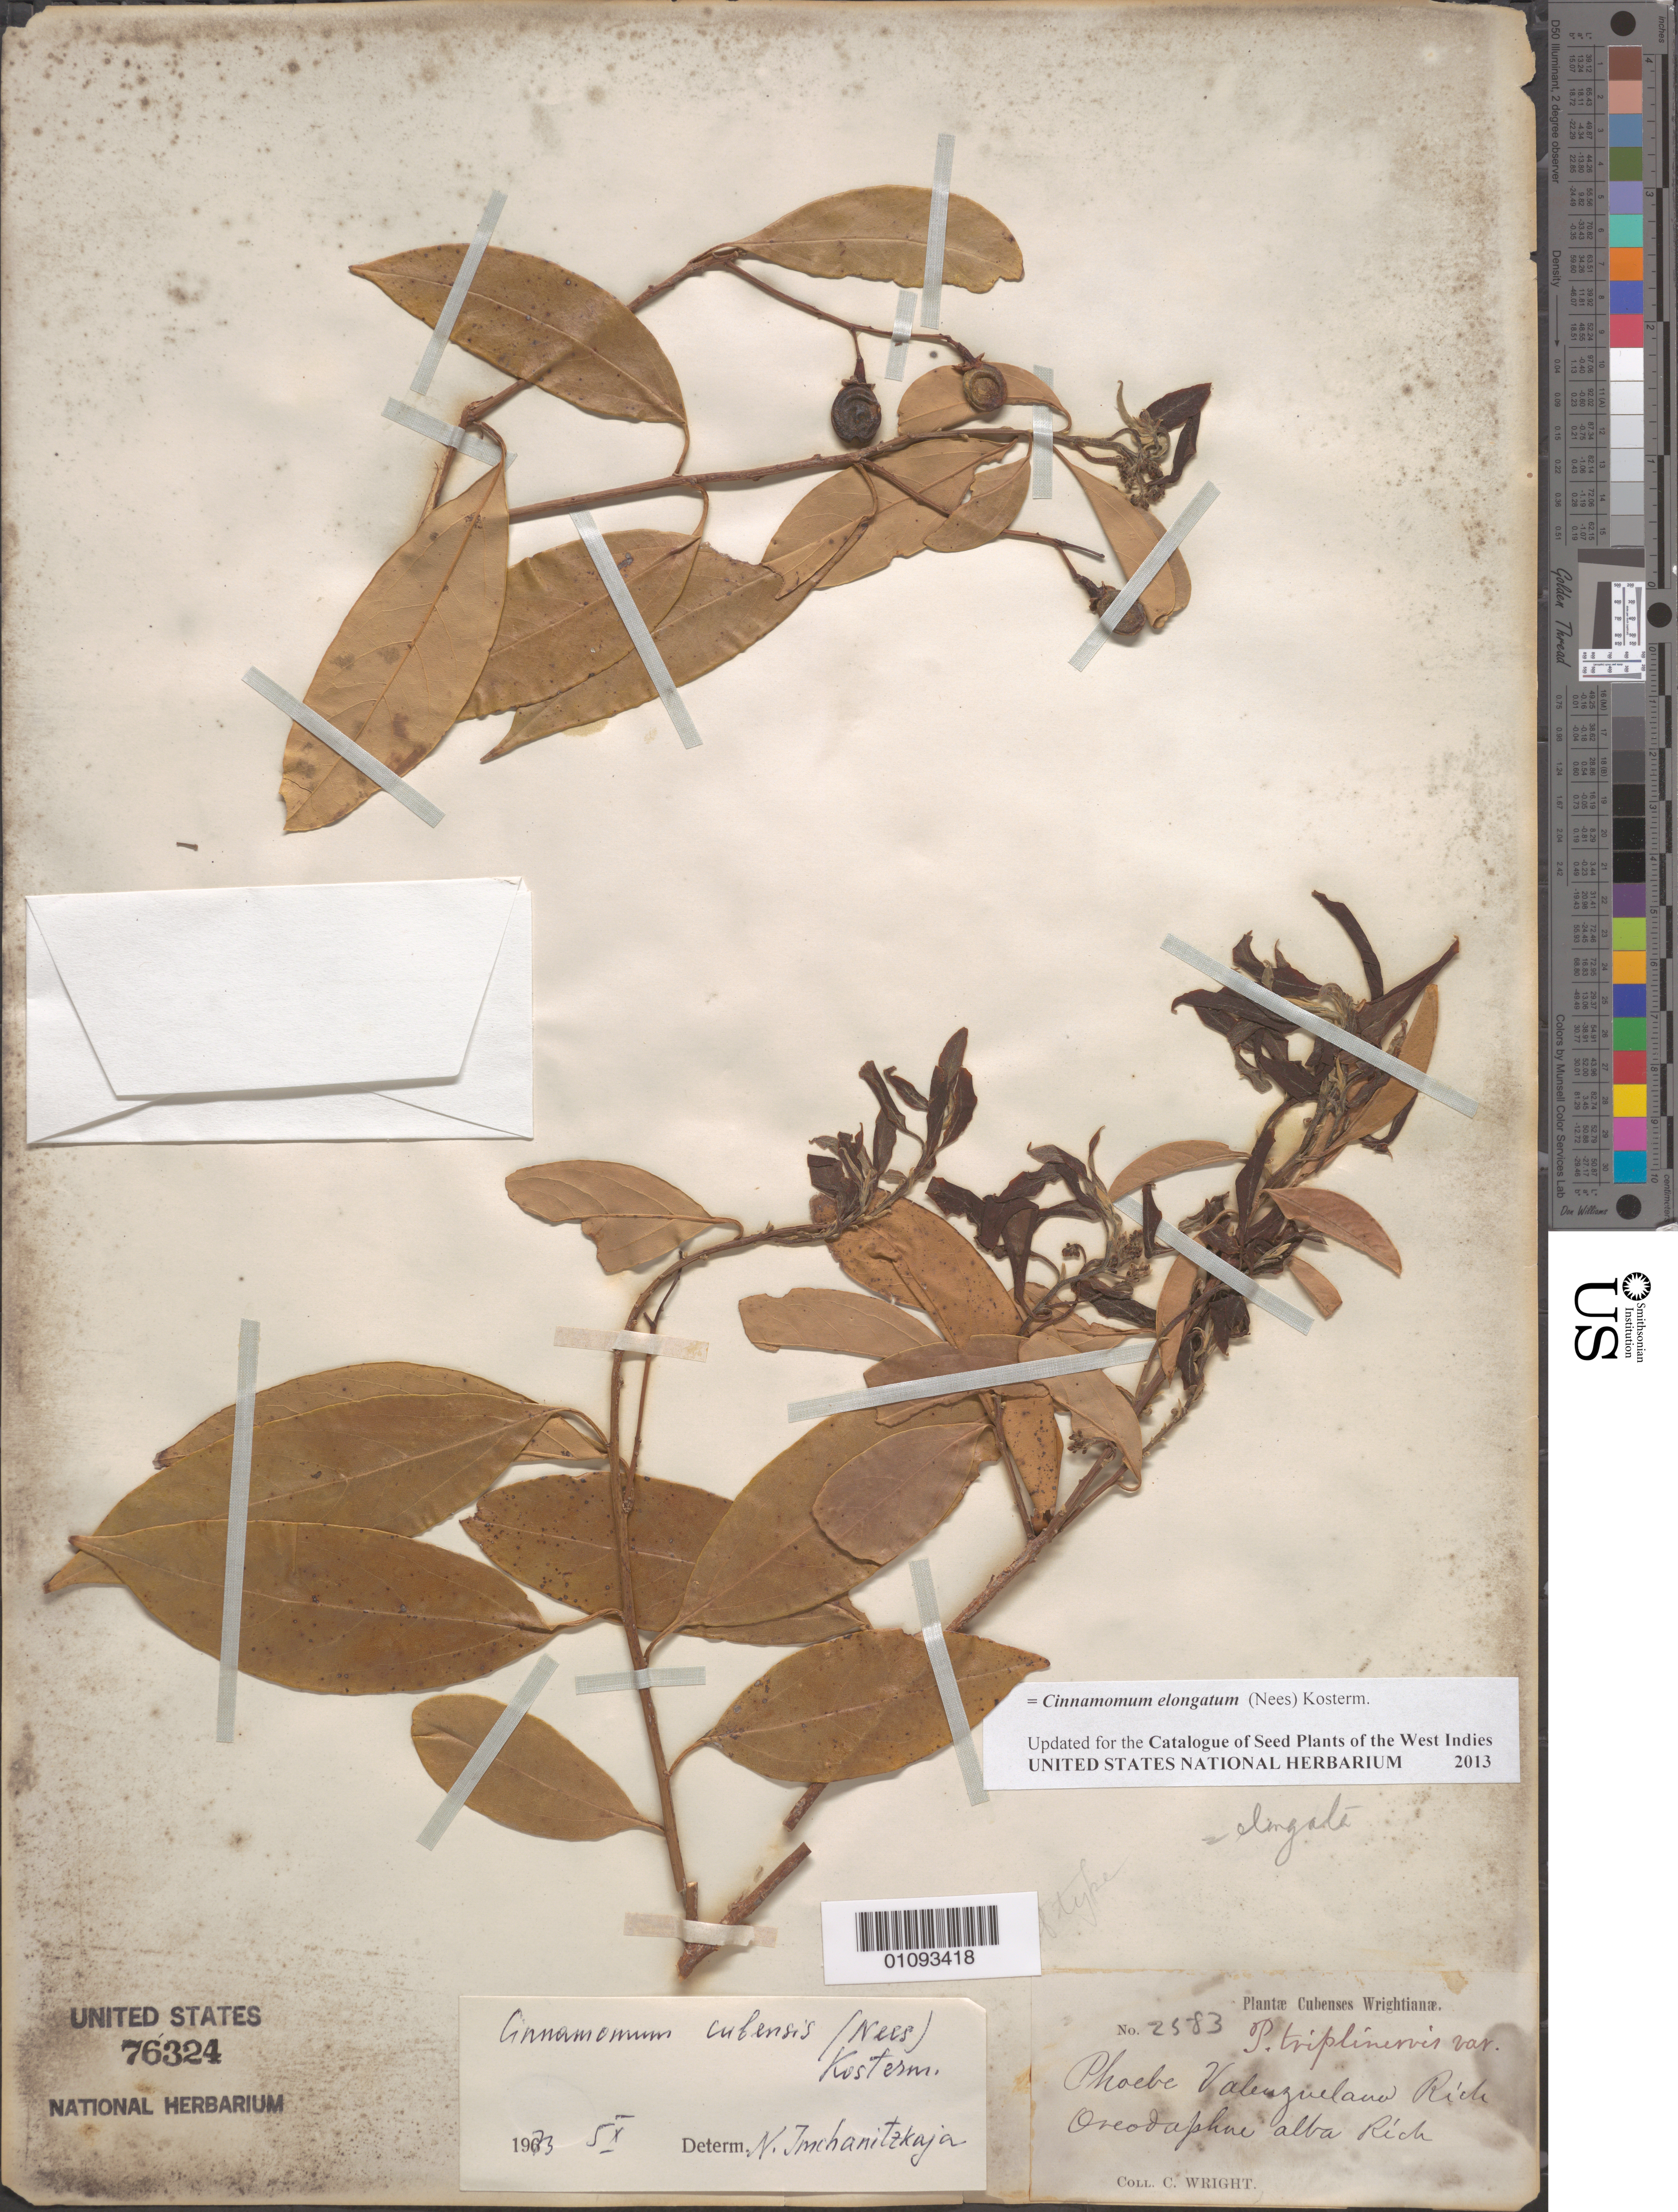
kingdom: Plantae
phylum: Tracheophyta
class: Magnoliopsida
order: Laurales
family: Lauraceae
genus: Cinnamomum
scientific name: Cinnamomum elongatum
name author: (Nees) Kosterm.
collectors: C. Wright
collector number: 2583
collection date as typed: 1800 to 1899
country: Cuba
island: Cuba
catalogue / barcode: US 76324